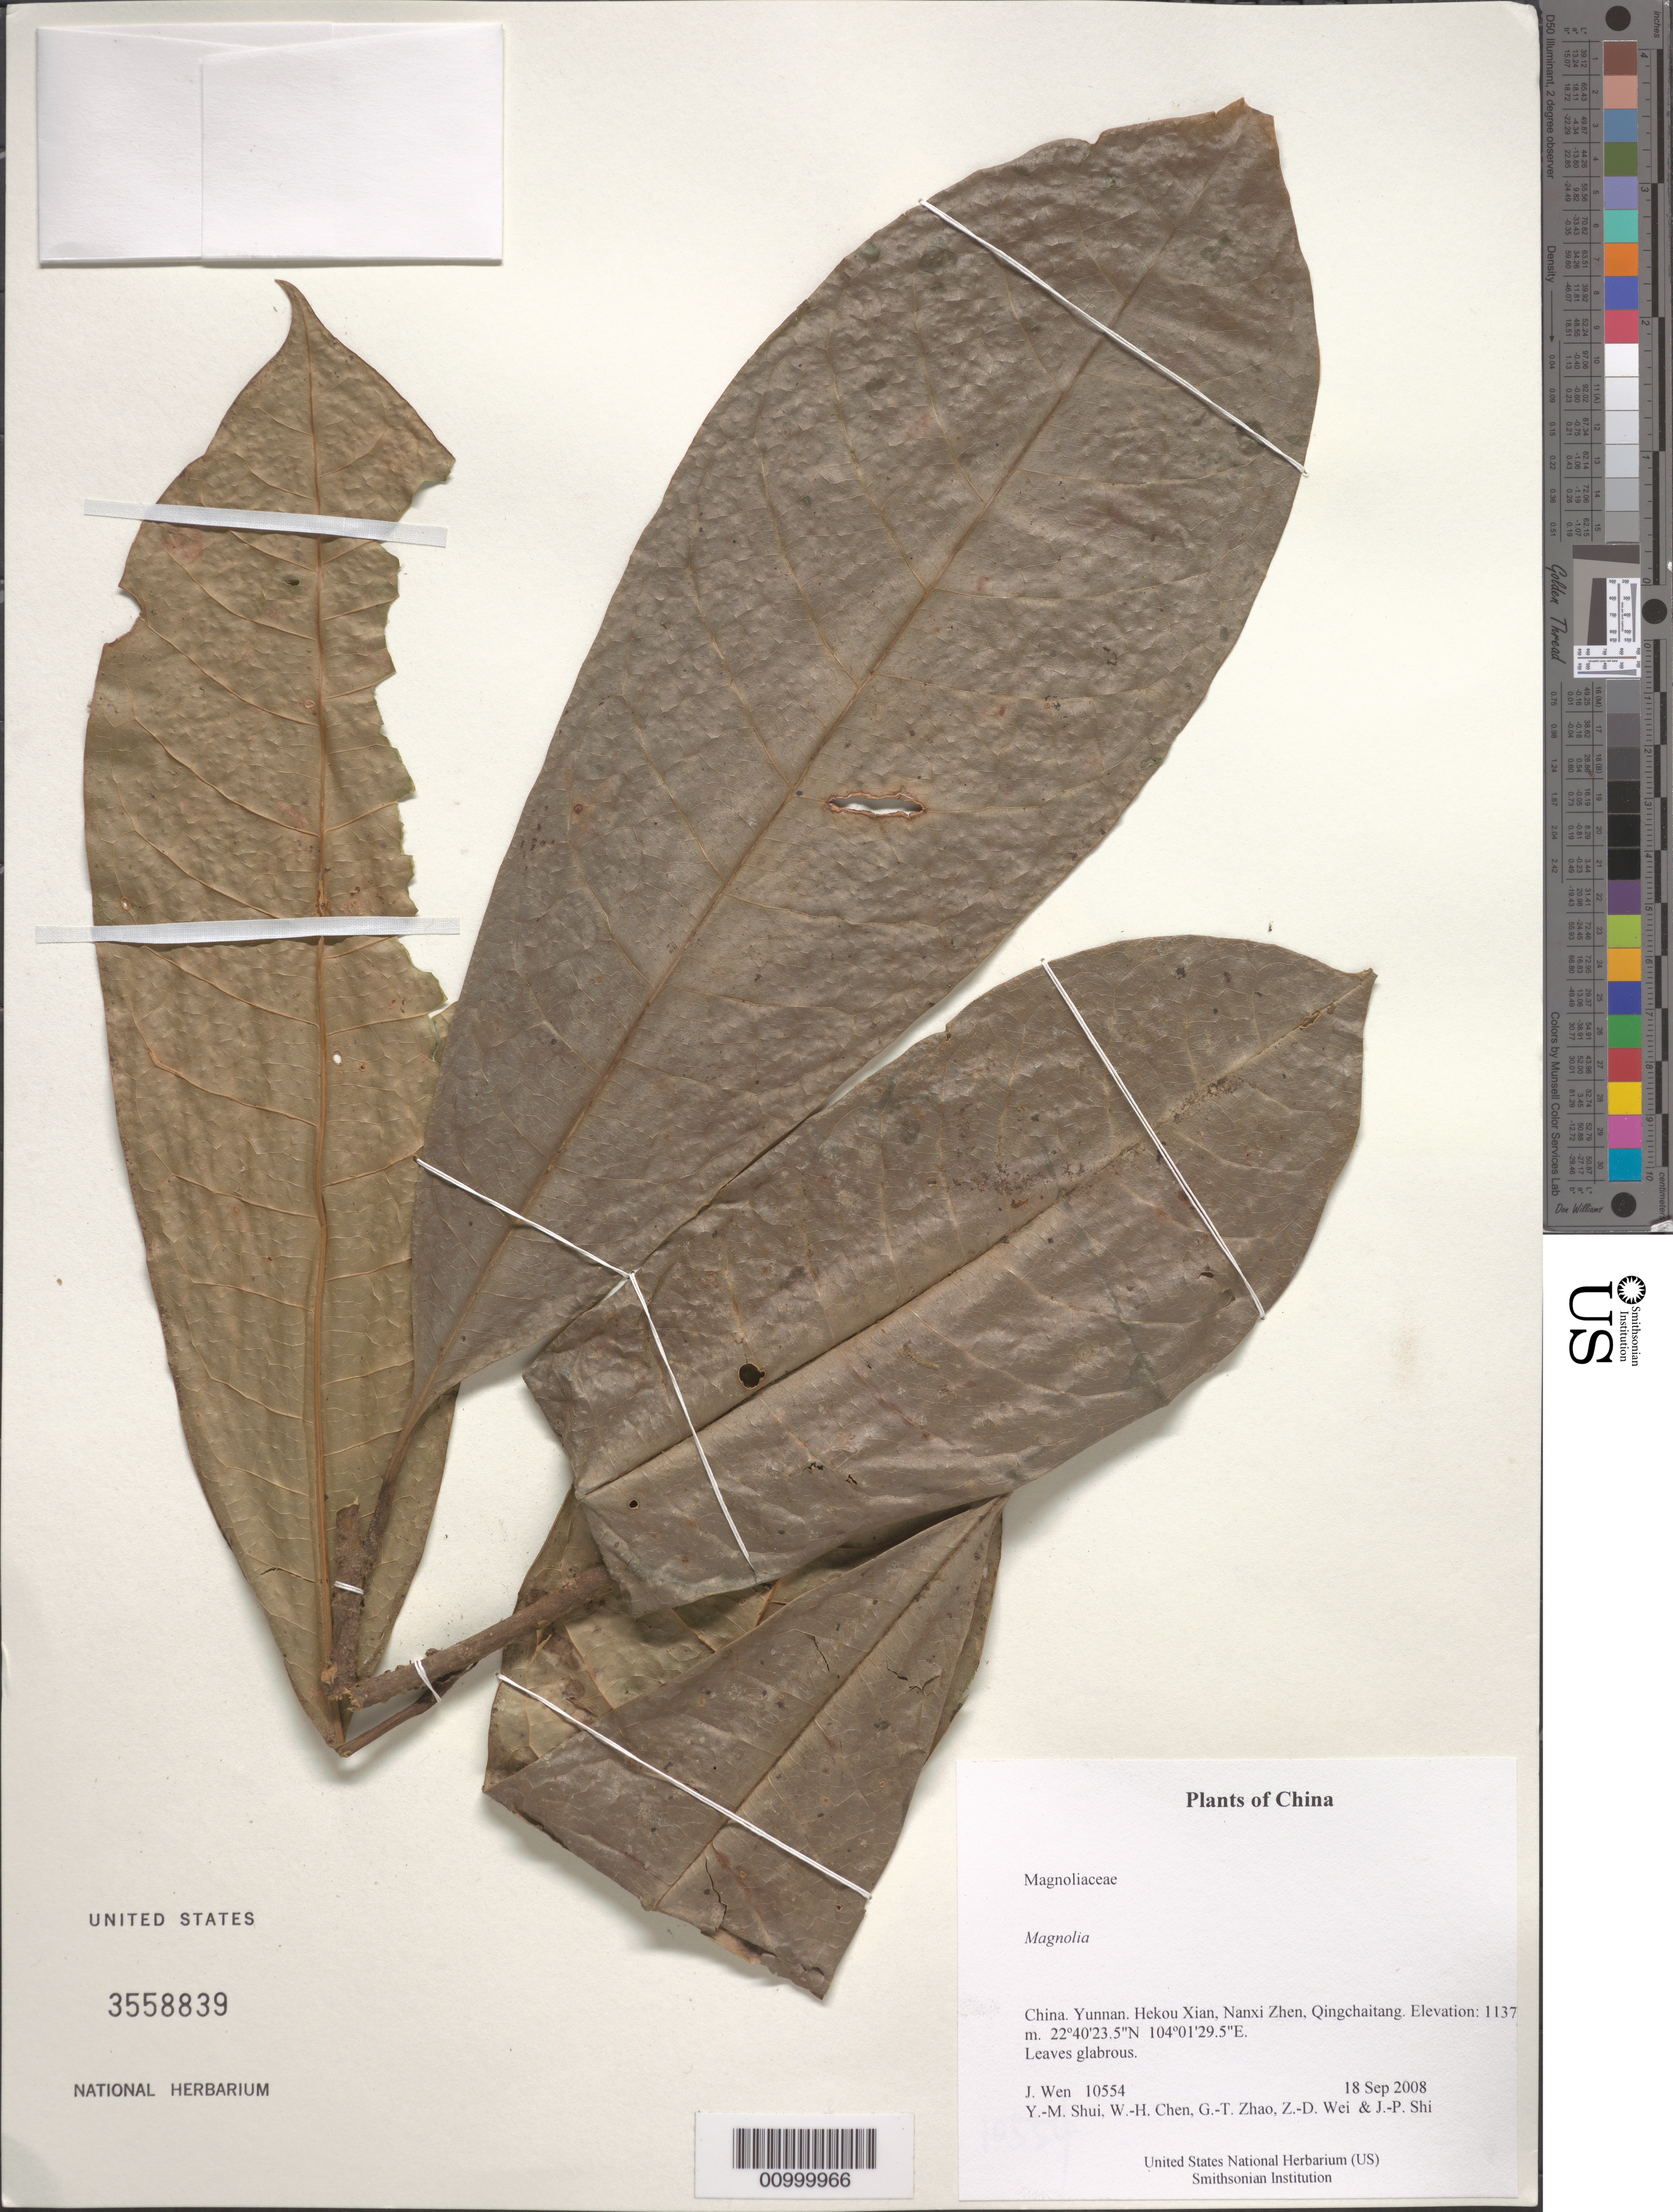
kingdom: Plantae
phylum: Tracheophyta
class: Magnoliopsida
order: Magnoliales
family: Magnoliaceae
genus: Magnolia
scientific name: Magnolia sp.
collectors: J. Wen, Y. Shui, W. Chen, G. Zhao, Z. Wei & J. Shi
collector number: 10554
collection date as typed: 18 Sep 2008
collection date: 2008-09-18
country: China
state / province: Yunnan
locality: Hekou Xian, Nanxi Zhen, Qingchaitang.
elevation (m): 1137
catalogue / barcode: US 3558839